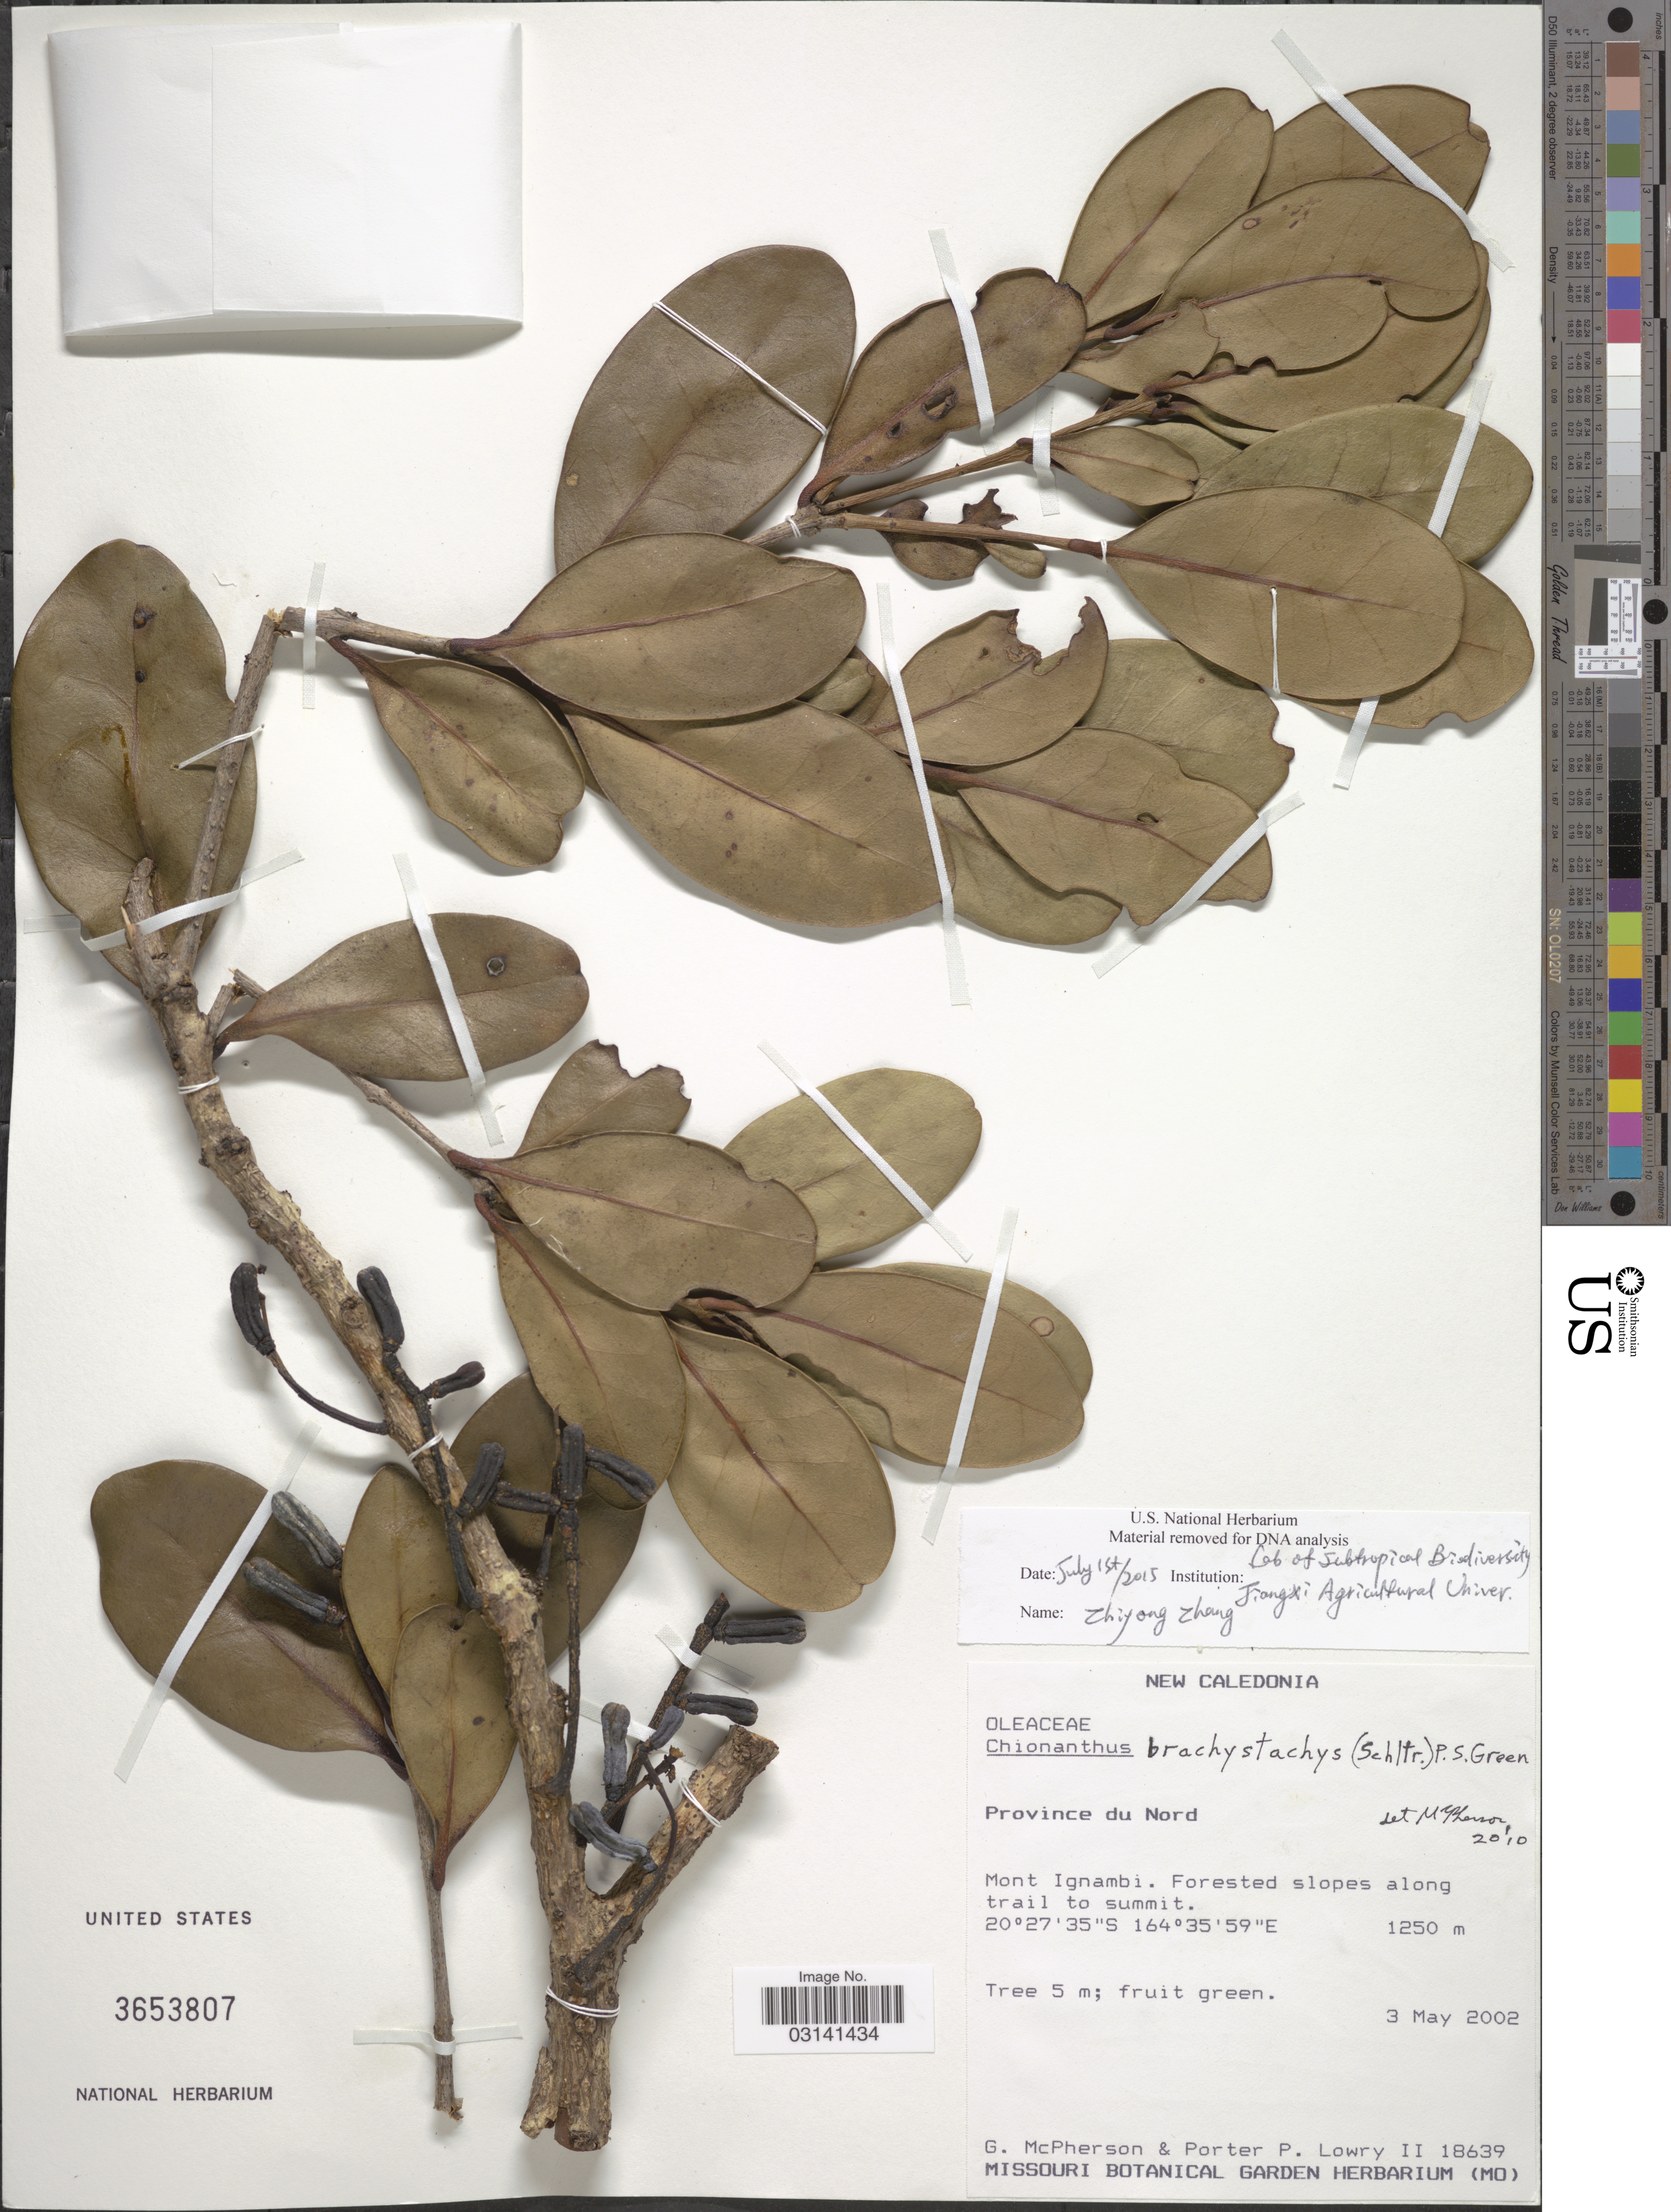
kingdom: Plantae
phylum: Tracheophyta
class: Magnoliopsida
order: Lamiales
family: Oleaceae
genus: Chionanthus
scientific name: Chionanthus brachystachys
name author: (Schltr.) P.S. Green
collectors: G. McPherson & P. P. Lowry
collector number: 18639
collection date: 2002-05-03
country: New Caledonia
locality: Province du Nord. Mont Ignambi, along trail to summit.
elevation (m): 1250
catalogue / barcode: US 3653807